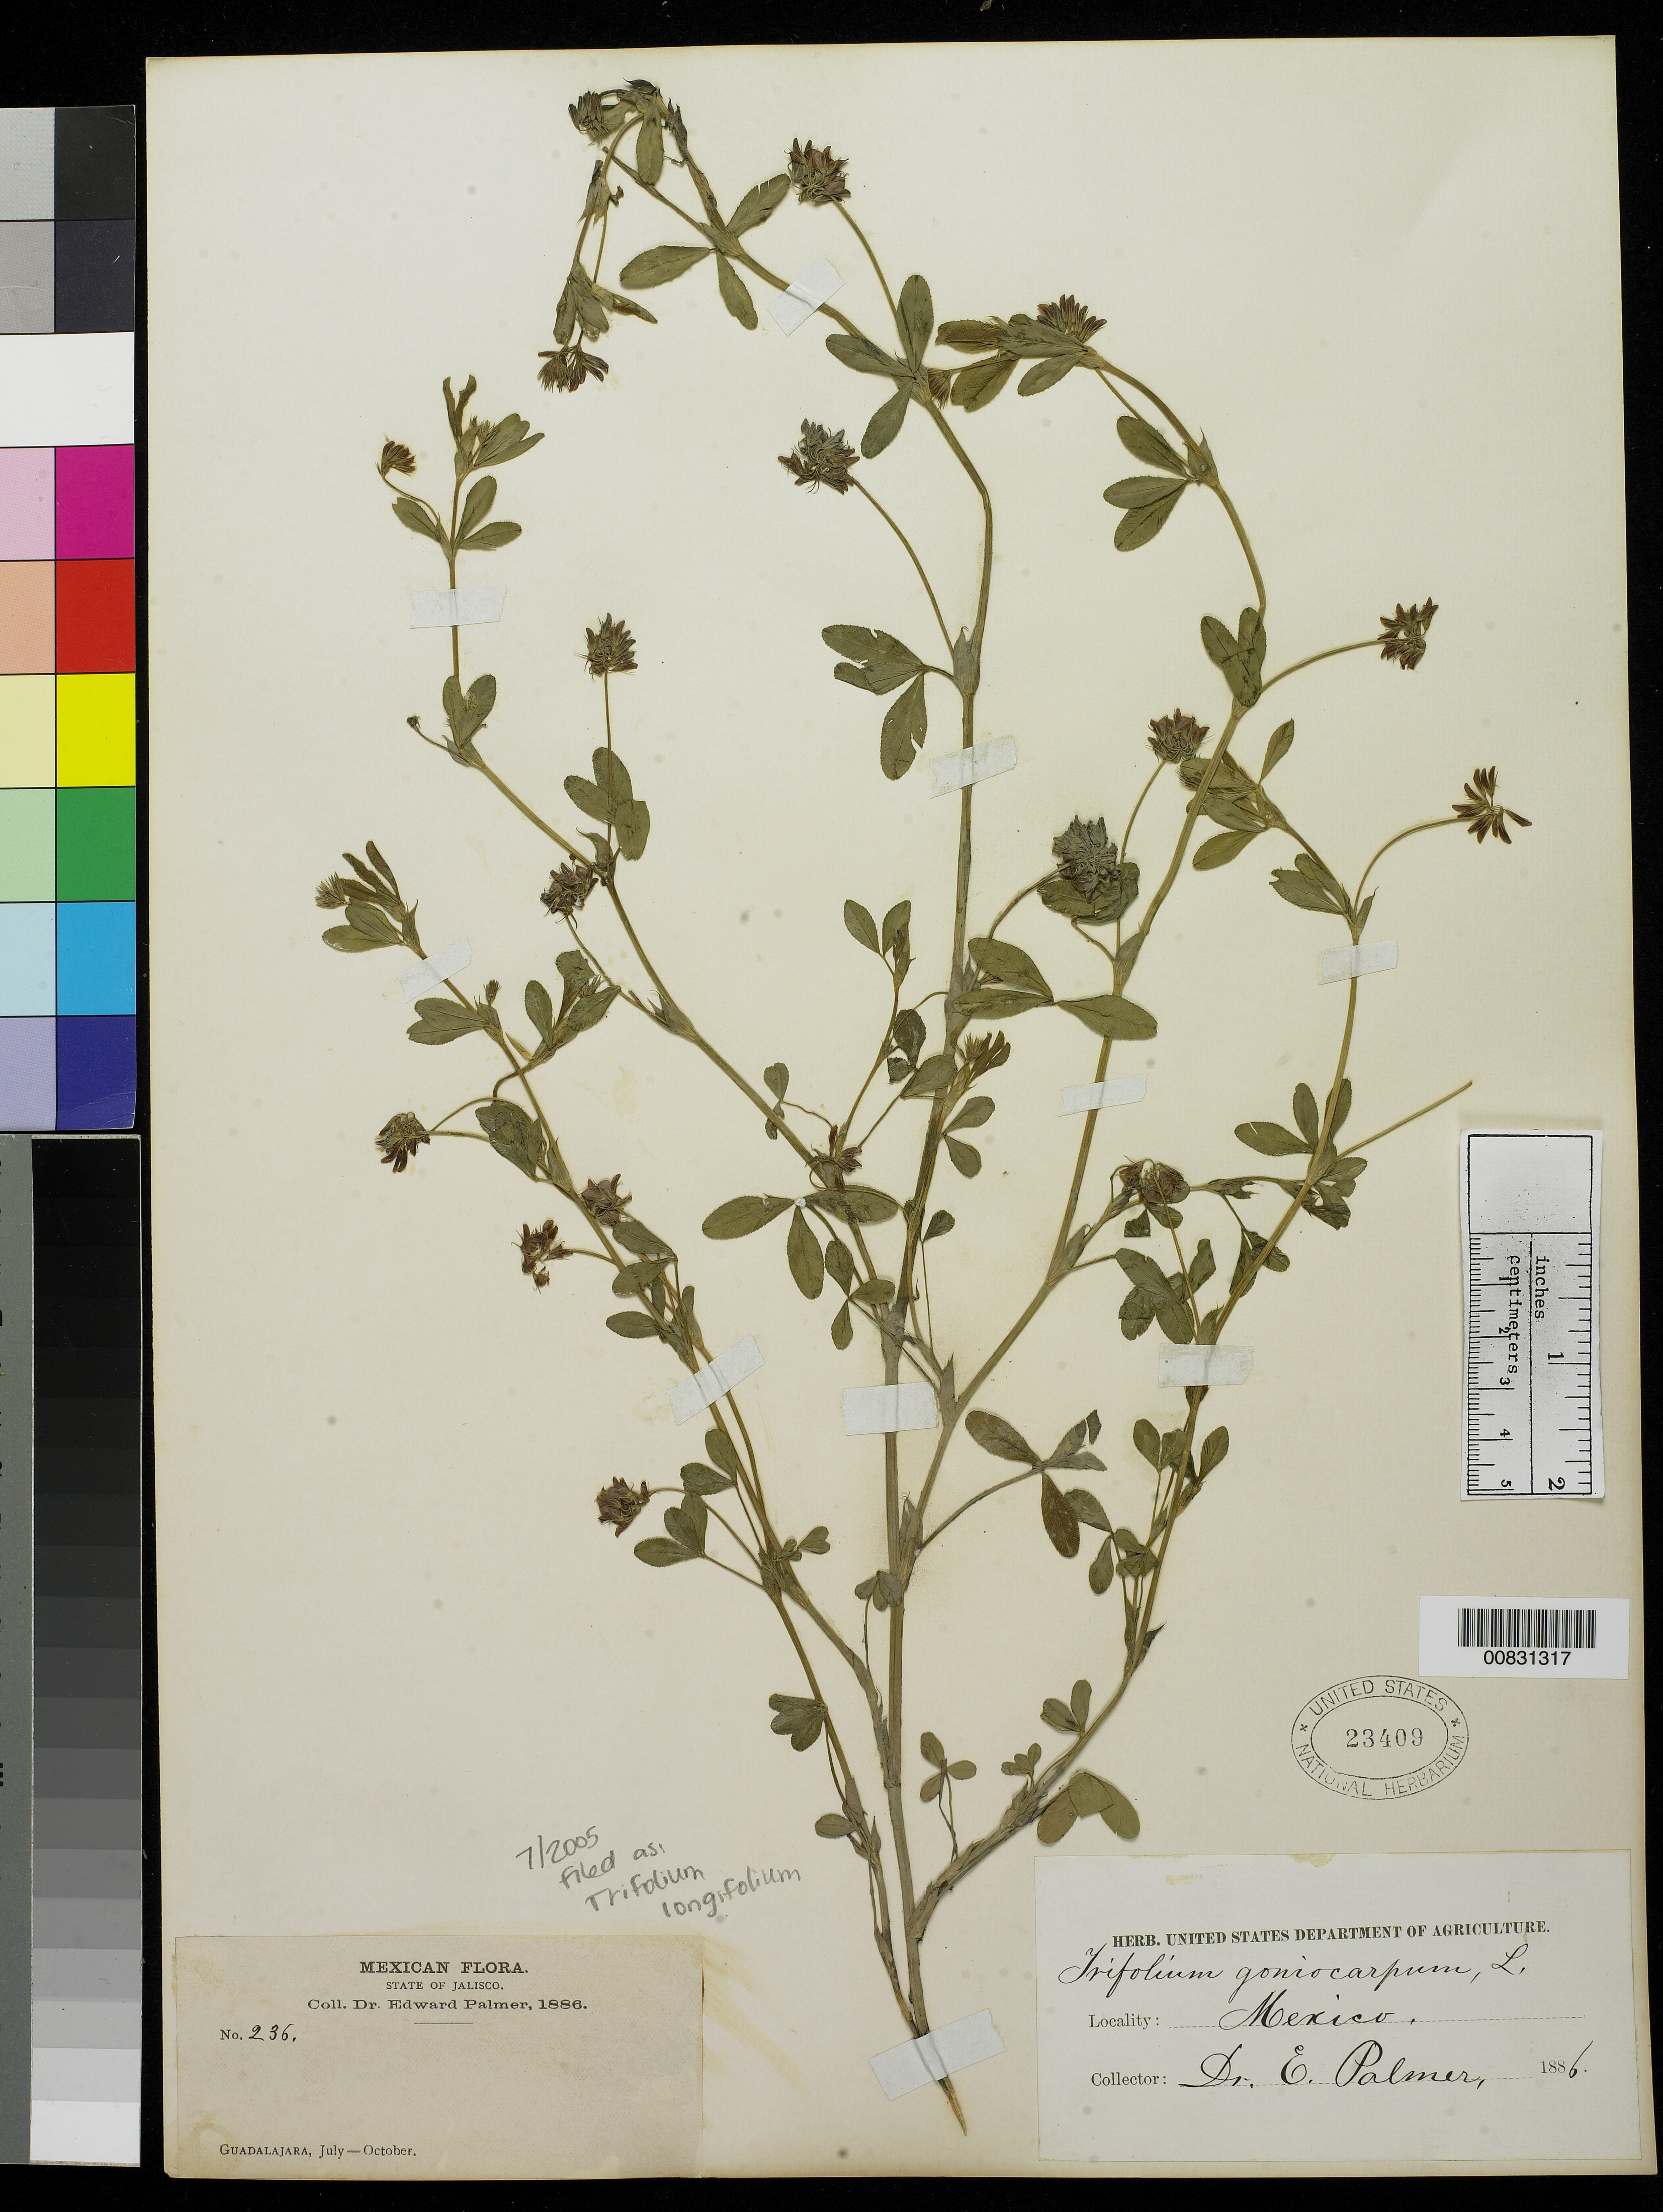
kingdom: Plantae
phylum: Tracheophyta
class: Magnoliopsida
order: Fabales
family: Fabaceae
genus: Trifolium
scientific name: Trifolium longifolium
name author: House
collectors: E. Palmer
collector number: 236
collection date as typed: Jul 1886 to -- Oct 1886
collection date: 1886-07/1886-10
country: Mexico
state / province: Jalisco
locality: Guadalajara, Jalisco.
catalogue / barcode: US 23409